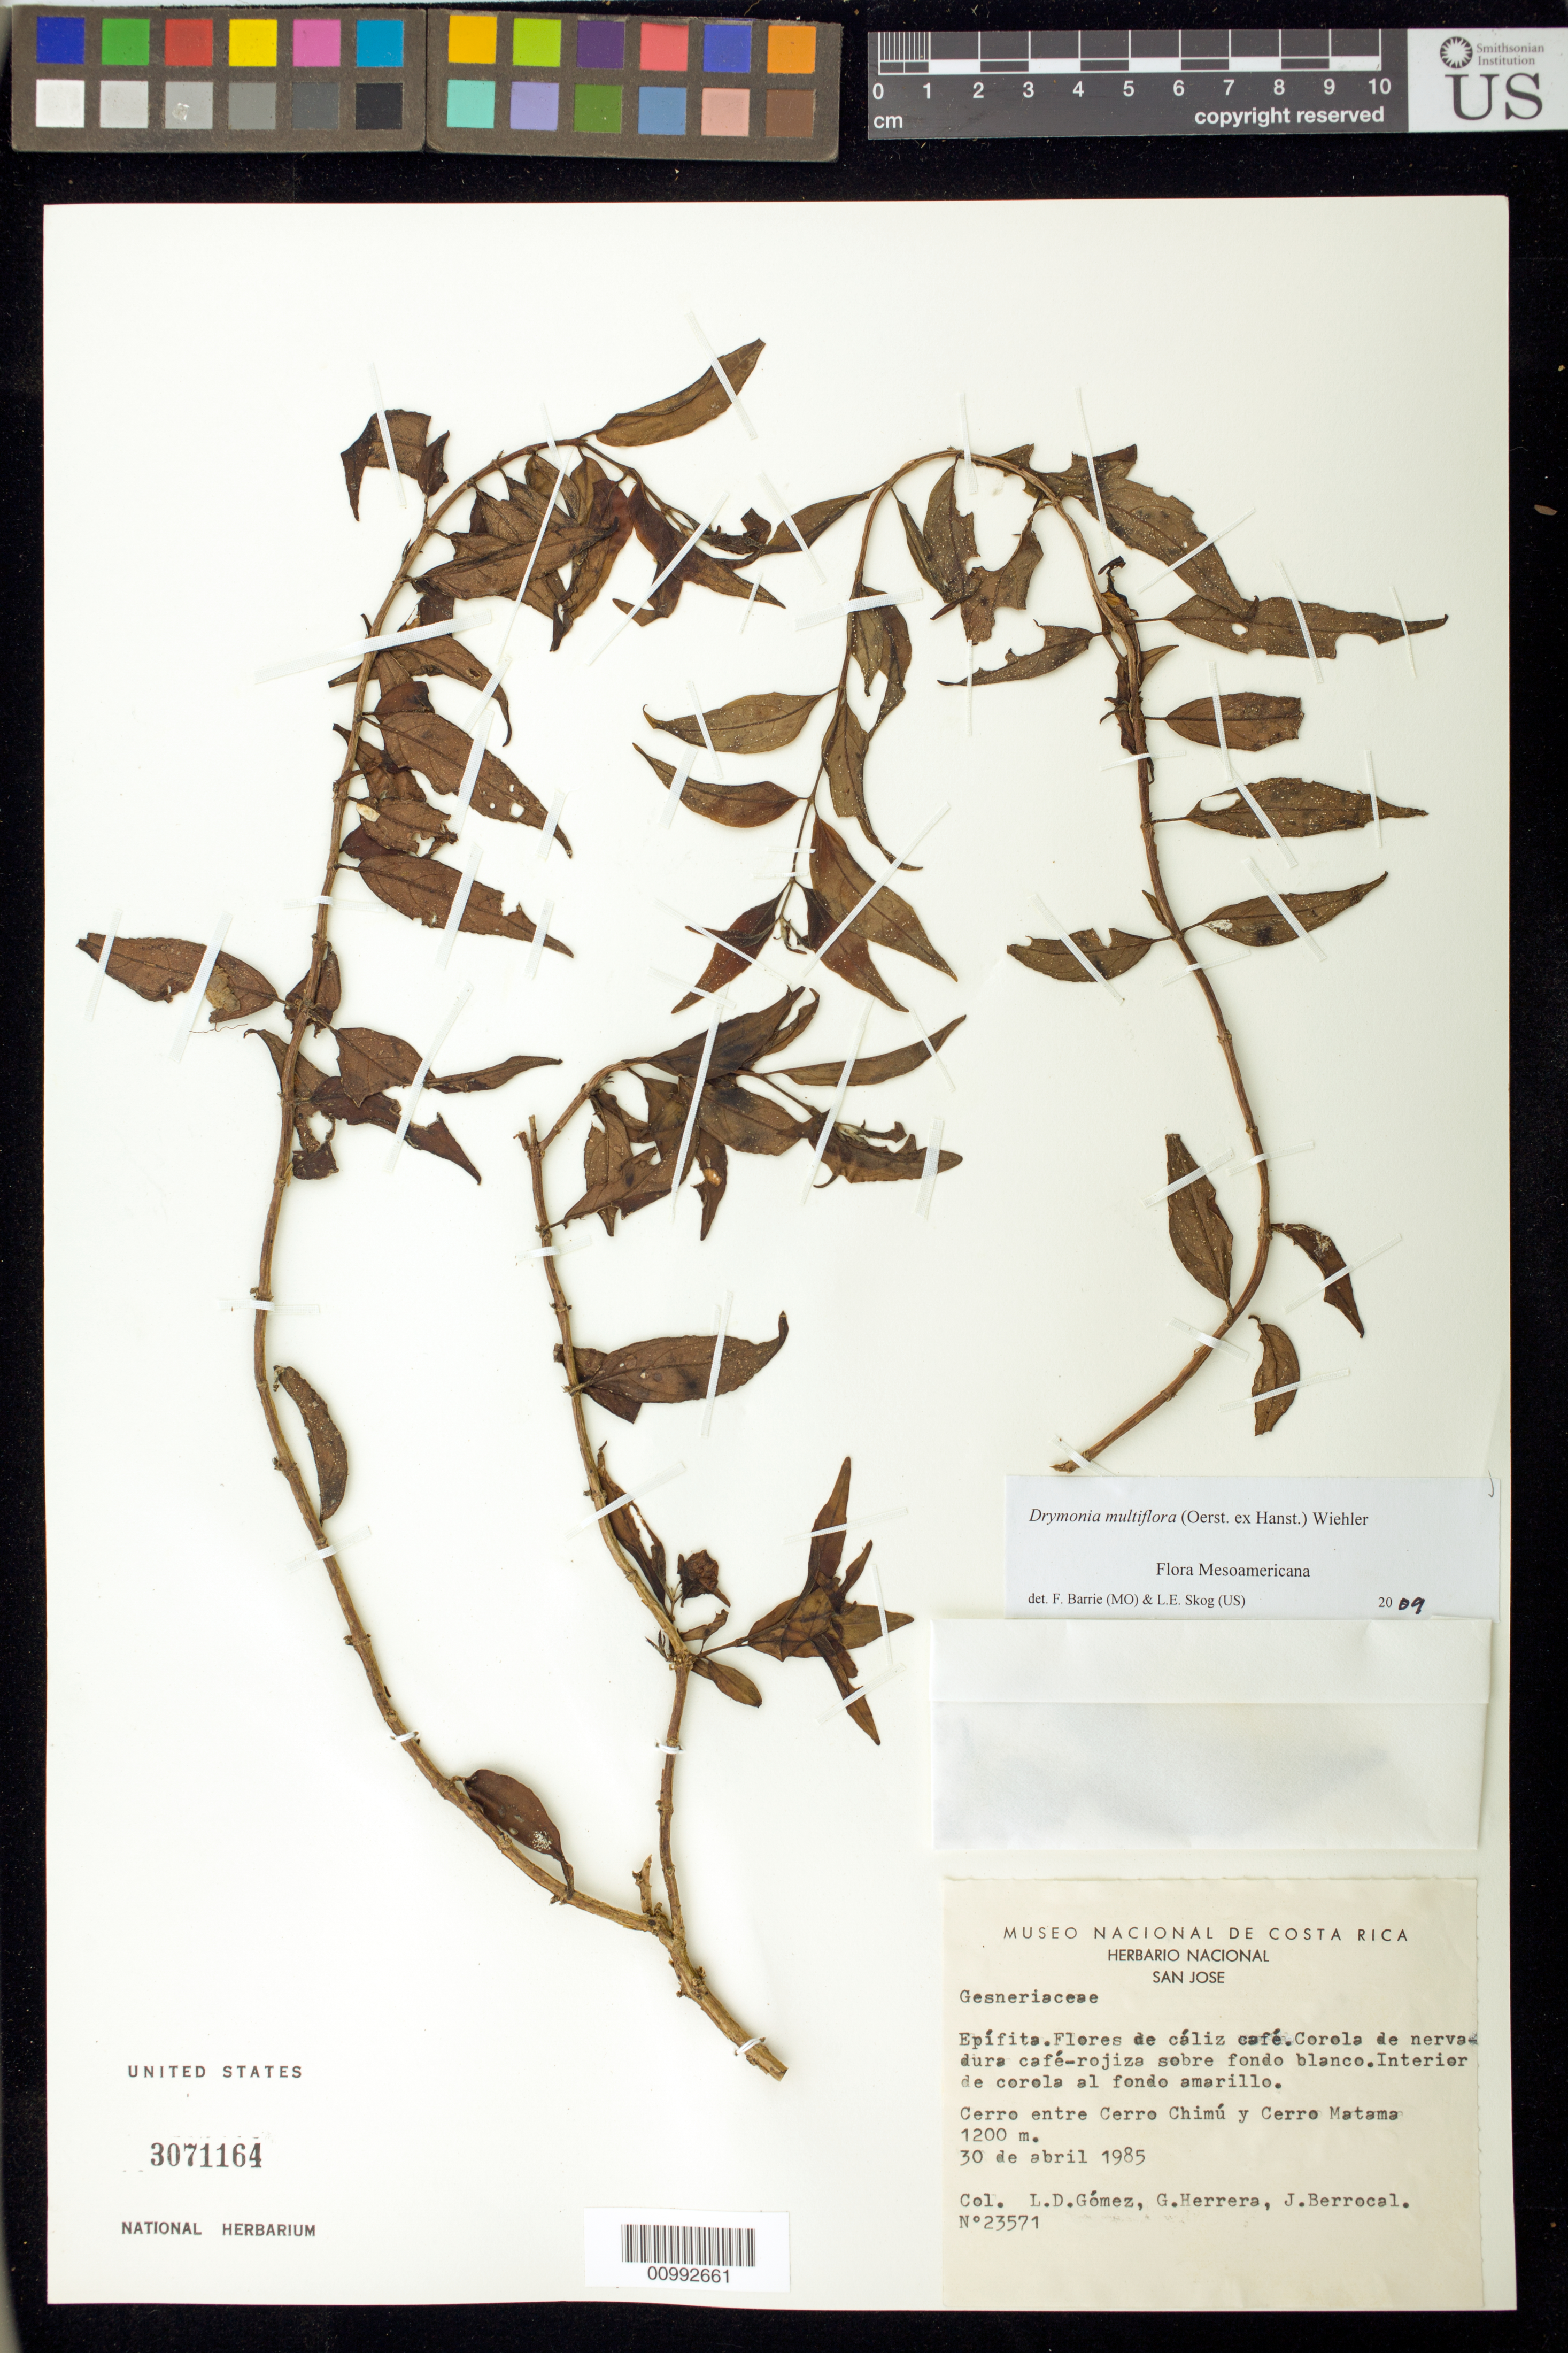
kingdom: Plantae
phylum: Tracheophyta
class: Magnoliopsida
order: Lamiales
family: Gesneriaceae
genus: Drymonia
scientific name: Drymonia multiflora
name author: (Oerst. ex Hanst.) Wiehler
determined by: Barrie, F. R.; Skog, Laurence E.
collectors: L. D. Gómez & G. Herrera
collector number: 23571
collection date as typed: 30 Apr 1985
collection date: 1985-04-30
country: Costa Rica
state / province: Limón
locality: Cerro entre Cerro Chumú y Cerro Matama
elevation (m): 1200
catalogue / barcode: US 3071164